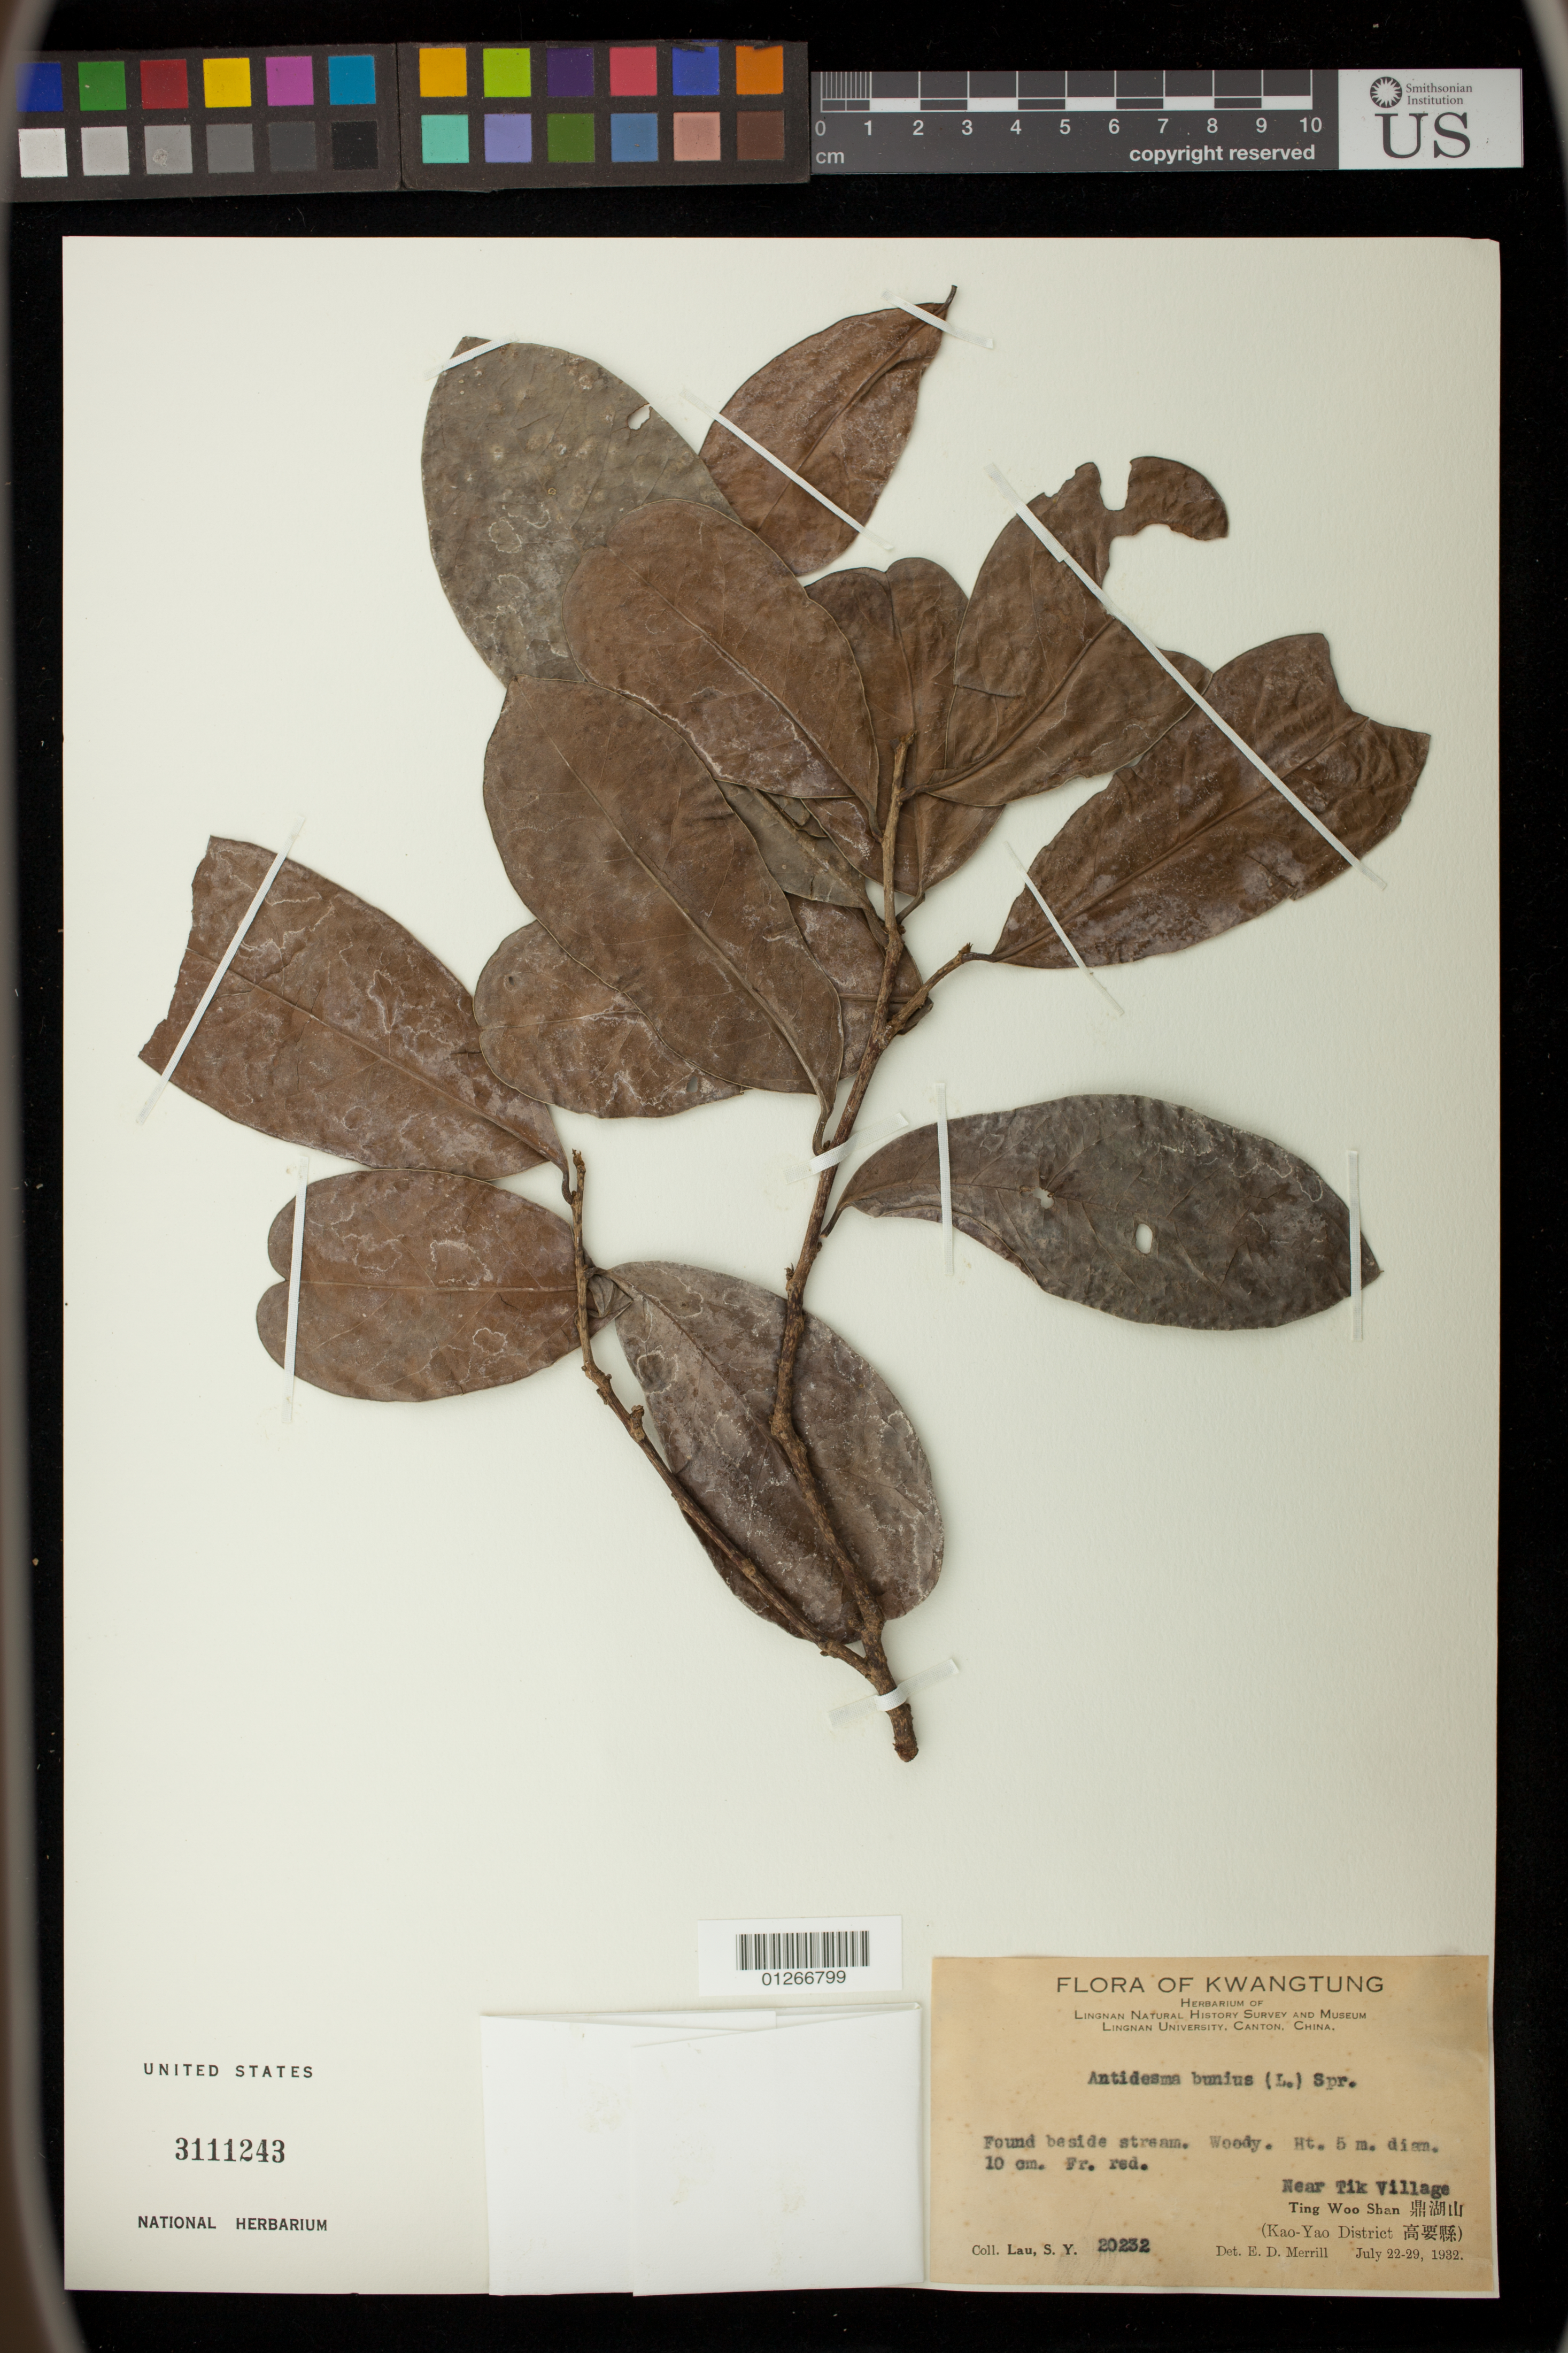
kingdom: Plantae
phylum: Tracheophyta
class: Magnoliopsida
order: Malpighiales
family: Phyllanthaceae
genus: Antidesma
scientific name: Antidesma bunius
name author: (L.) Spreng.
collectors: S. Y. Lau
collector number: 20232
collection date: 1932-07-22/1932-07-29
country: China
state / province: Guangdong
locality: Near Tik Village,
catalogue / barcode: US 3111243